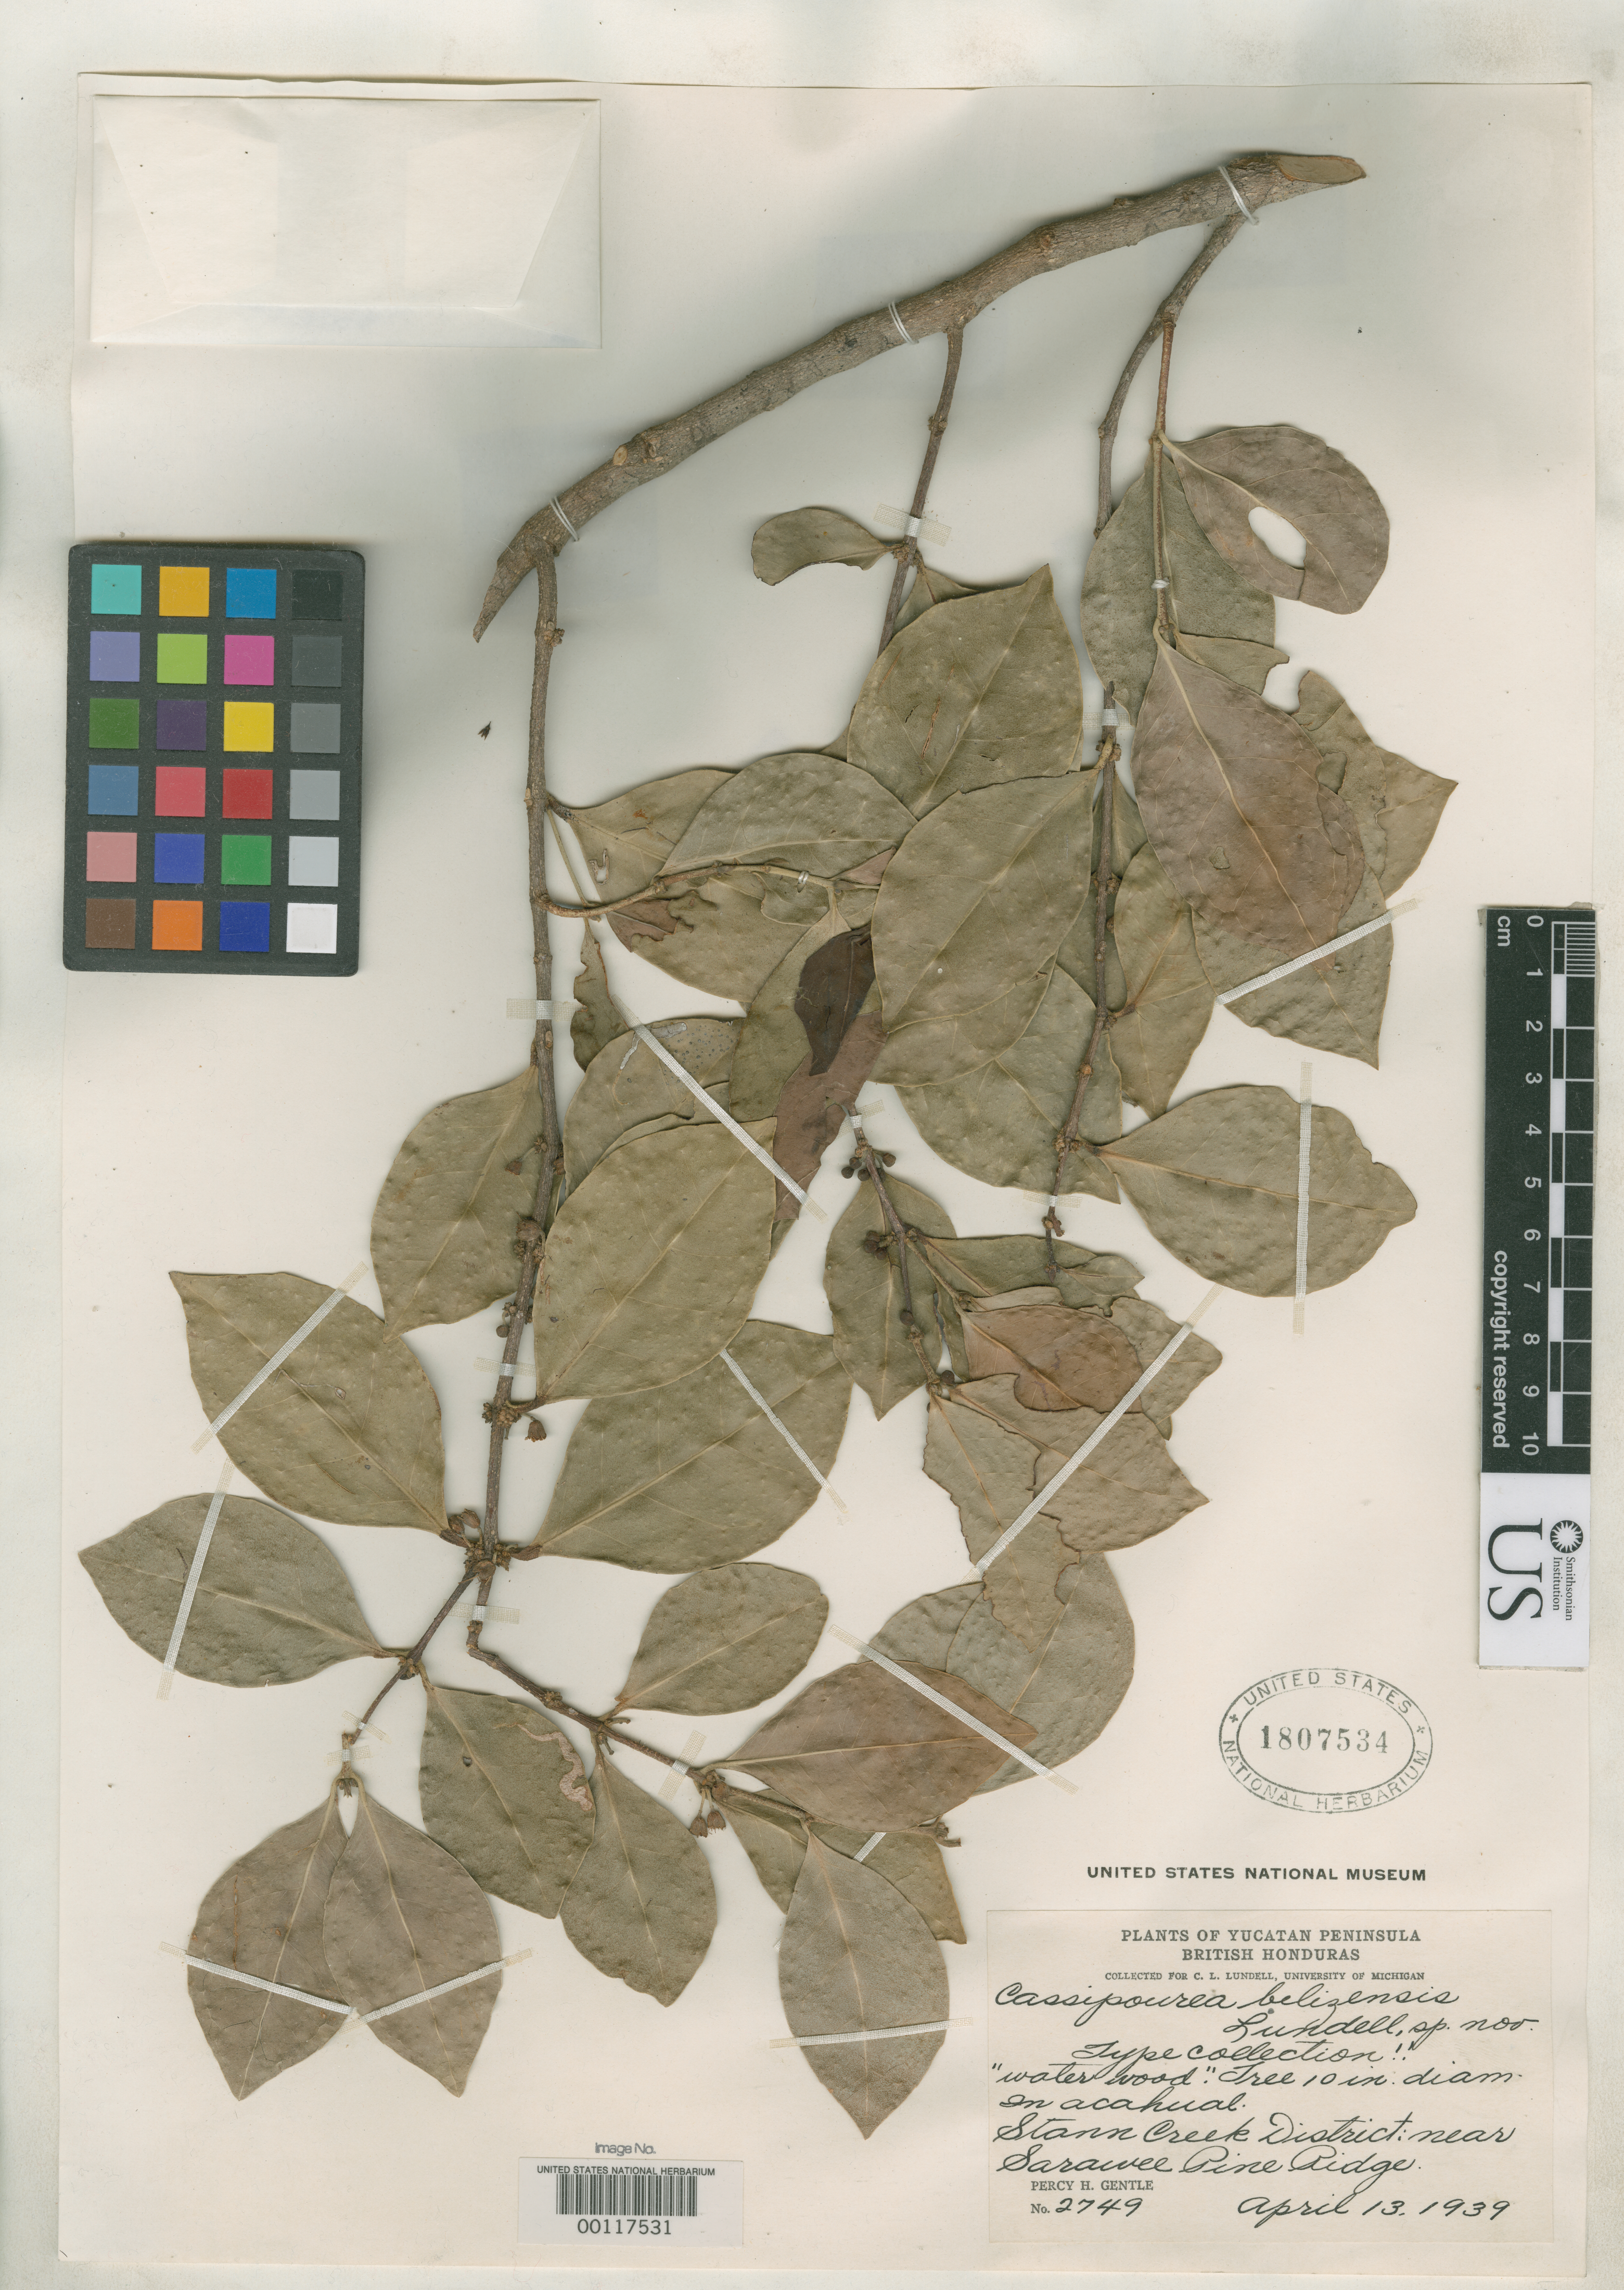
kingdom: Plantae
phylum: Tracheophyta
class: Magnoliopsida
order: Malpighiales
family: Rhizophoraceae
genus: Cassipourea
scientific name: Cassipourea belizensis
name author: Lundell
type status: Isotype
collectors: P. H. Gentle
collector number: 2749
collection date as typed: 13 Apr 1939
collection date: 1939-04-13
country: Belize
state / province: Stann Creek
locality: Near Sarawee Pine Ridge.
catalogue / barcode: US 1807537